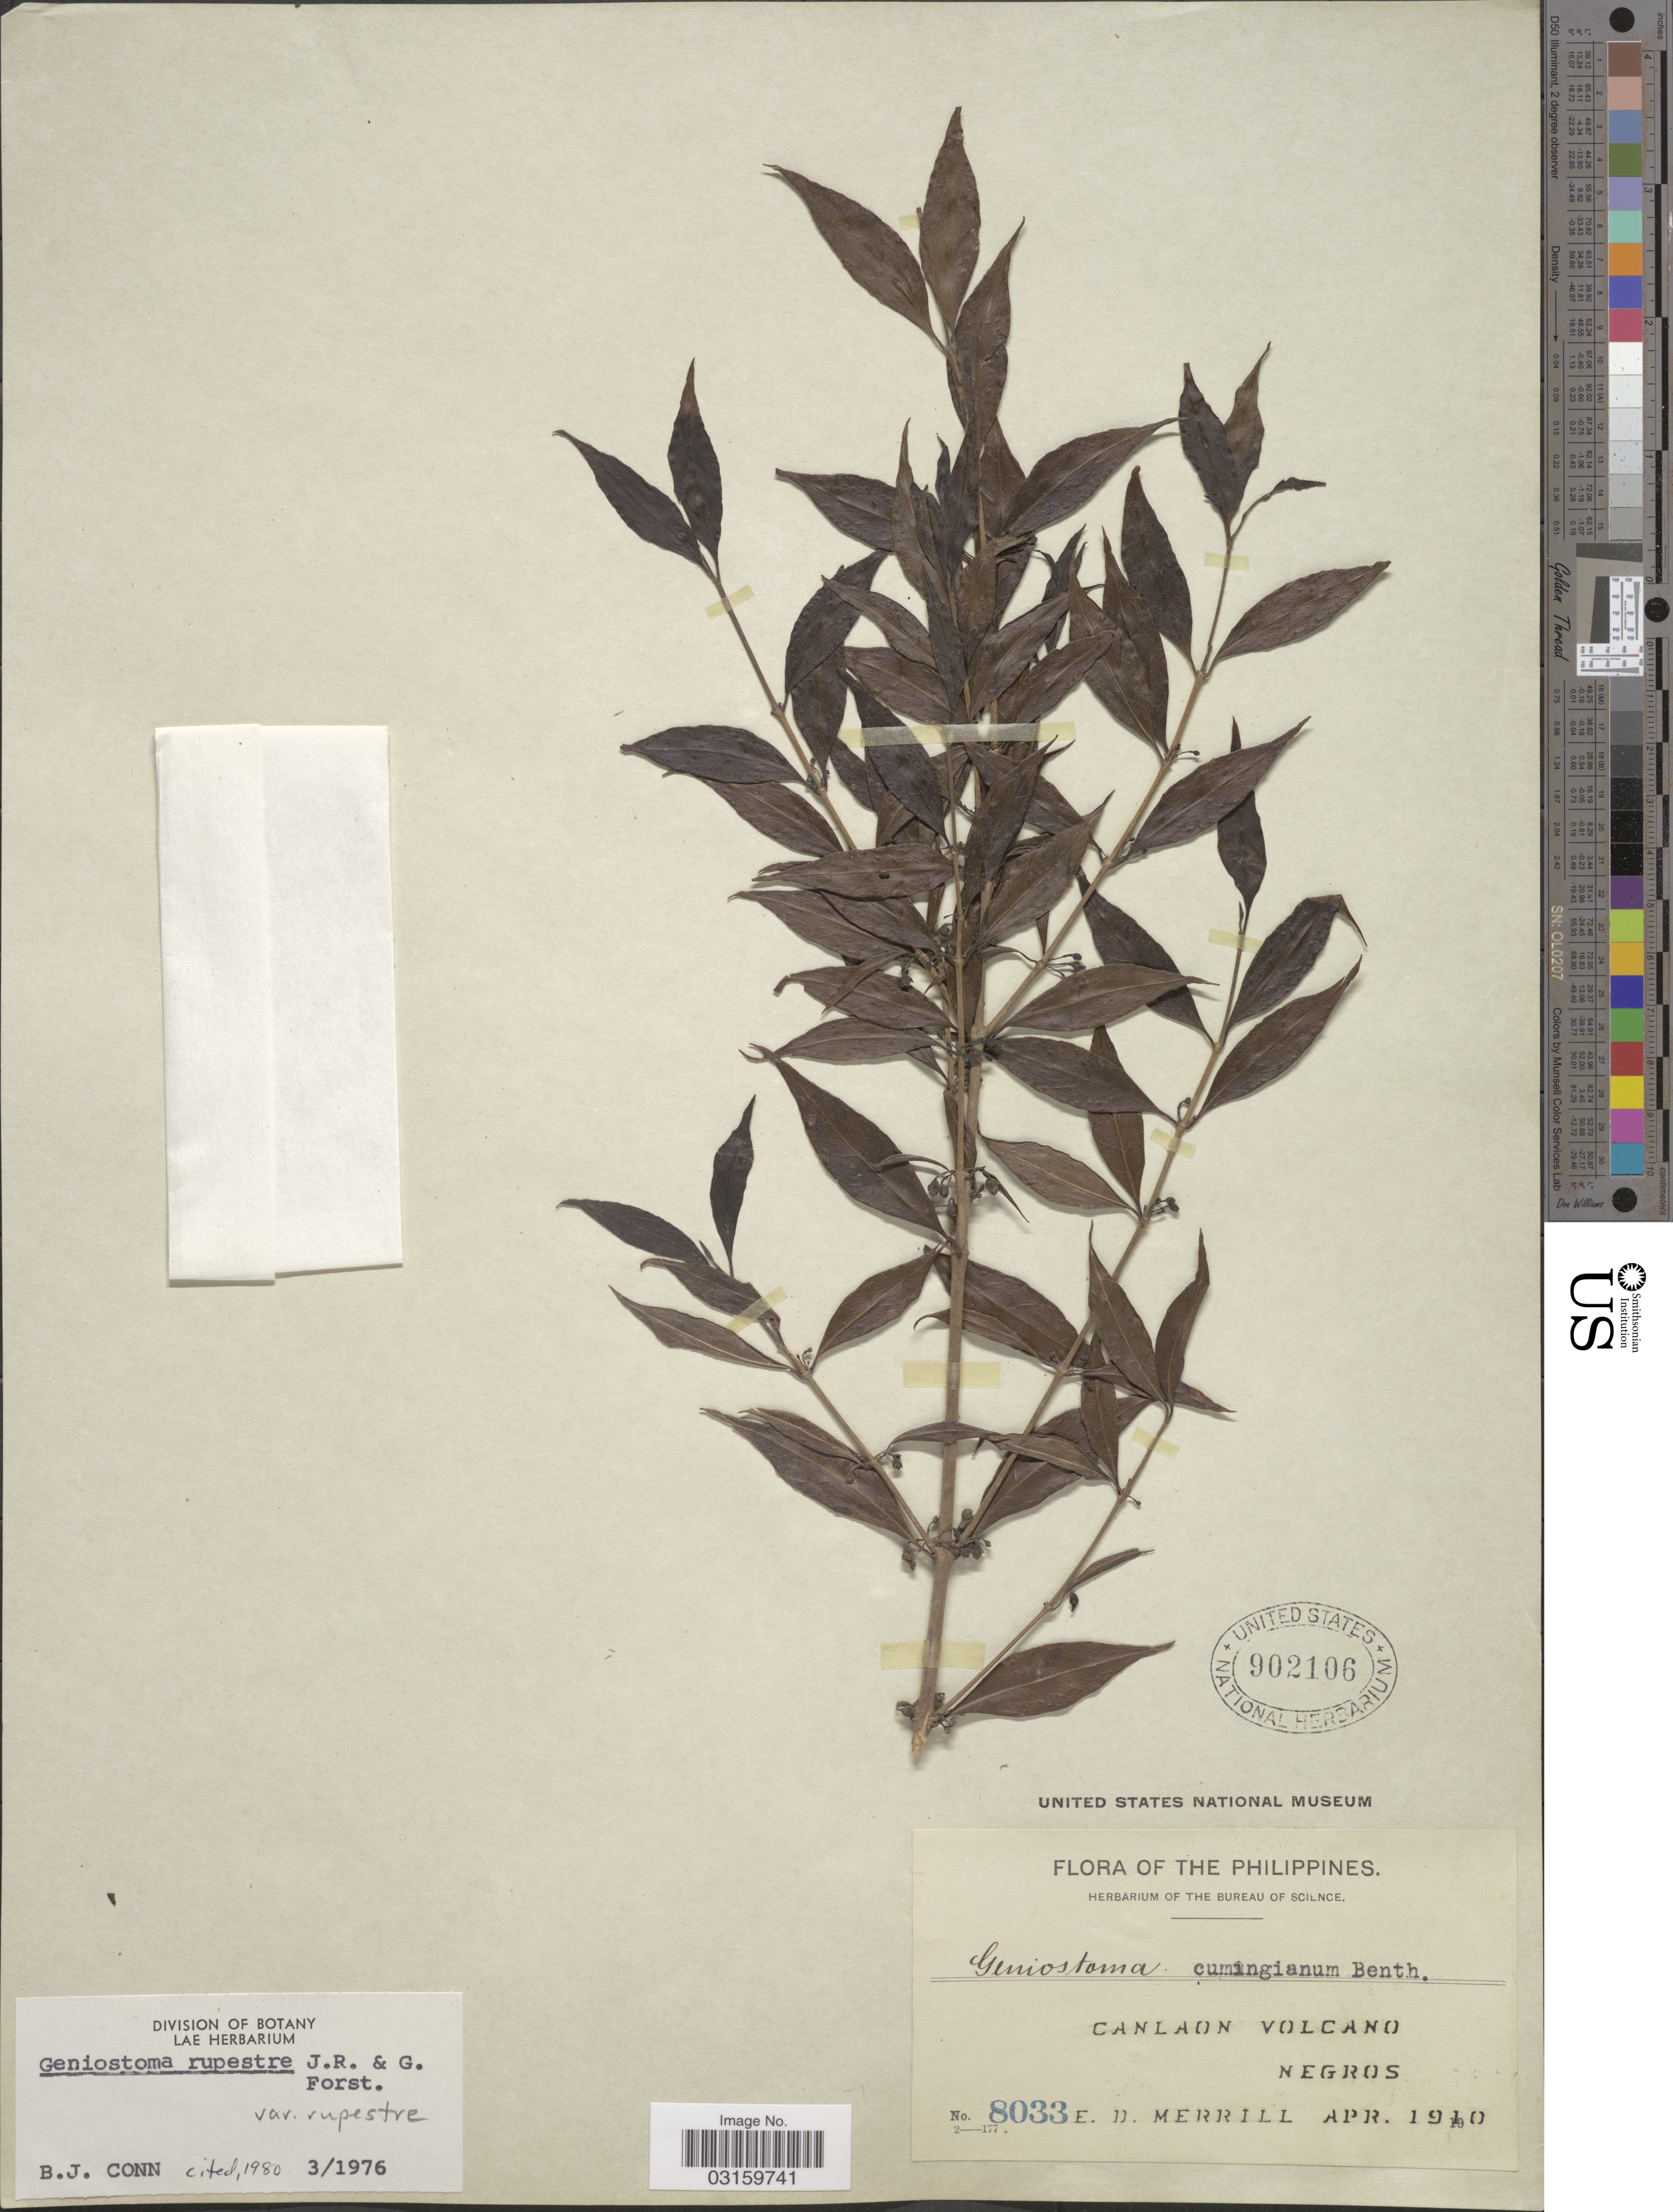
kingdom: Plantae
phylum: Tracheophyta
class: Magnoliopsida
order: Gentianales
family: Loganiaceae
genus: Geniostoma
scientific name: Geniostoma rupestre var. rupestre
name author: J.R. Forst. & G. Forst.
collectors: E. D. Merrill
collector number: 8033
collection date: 1910-04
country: Philippines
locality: Canlaon Volcano, Negros.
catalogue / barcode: US 902106